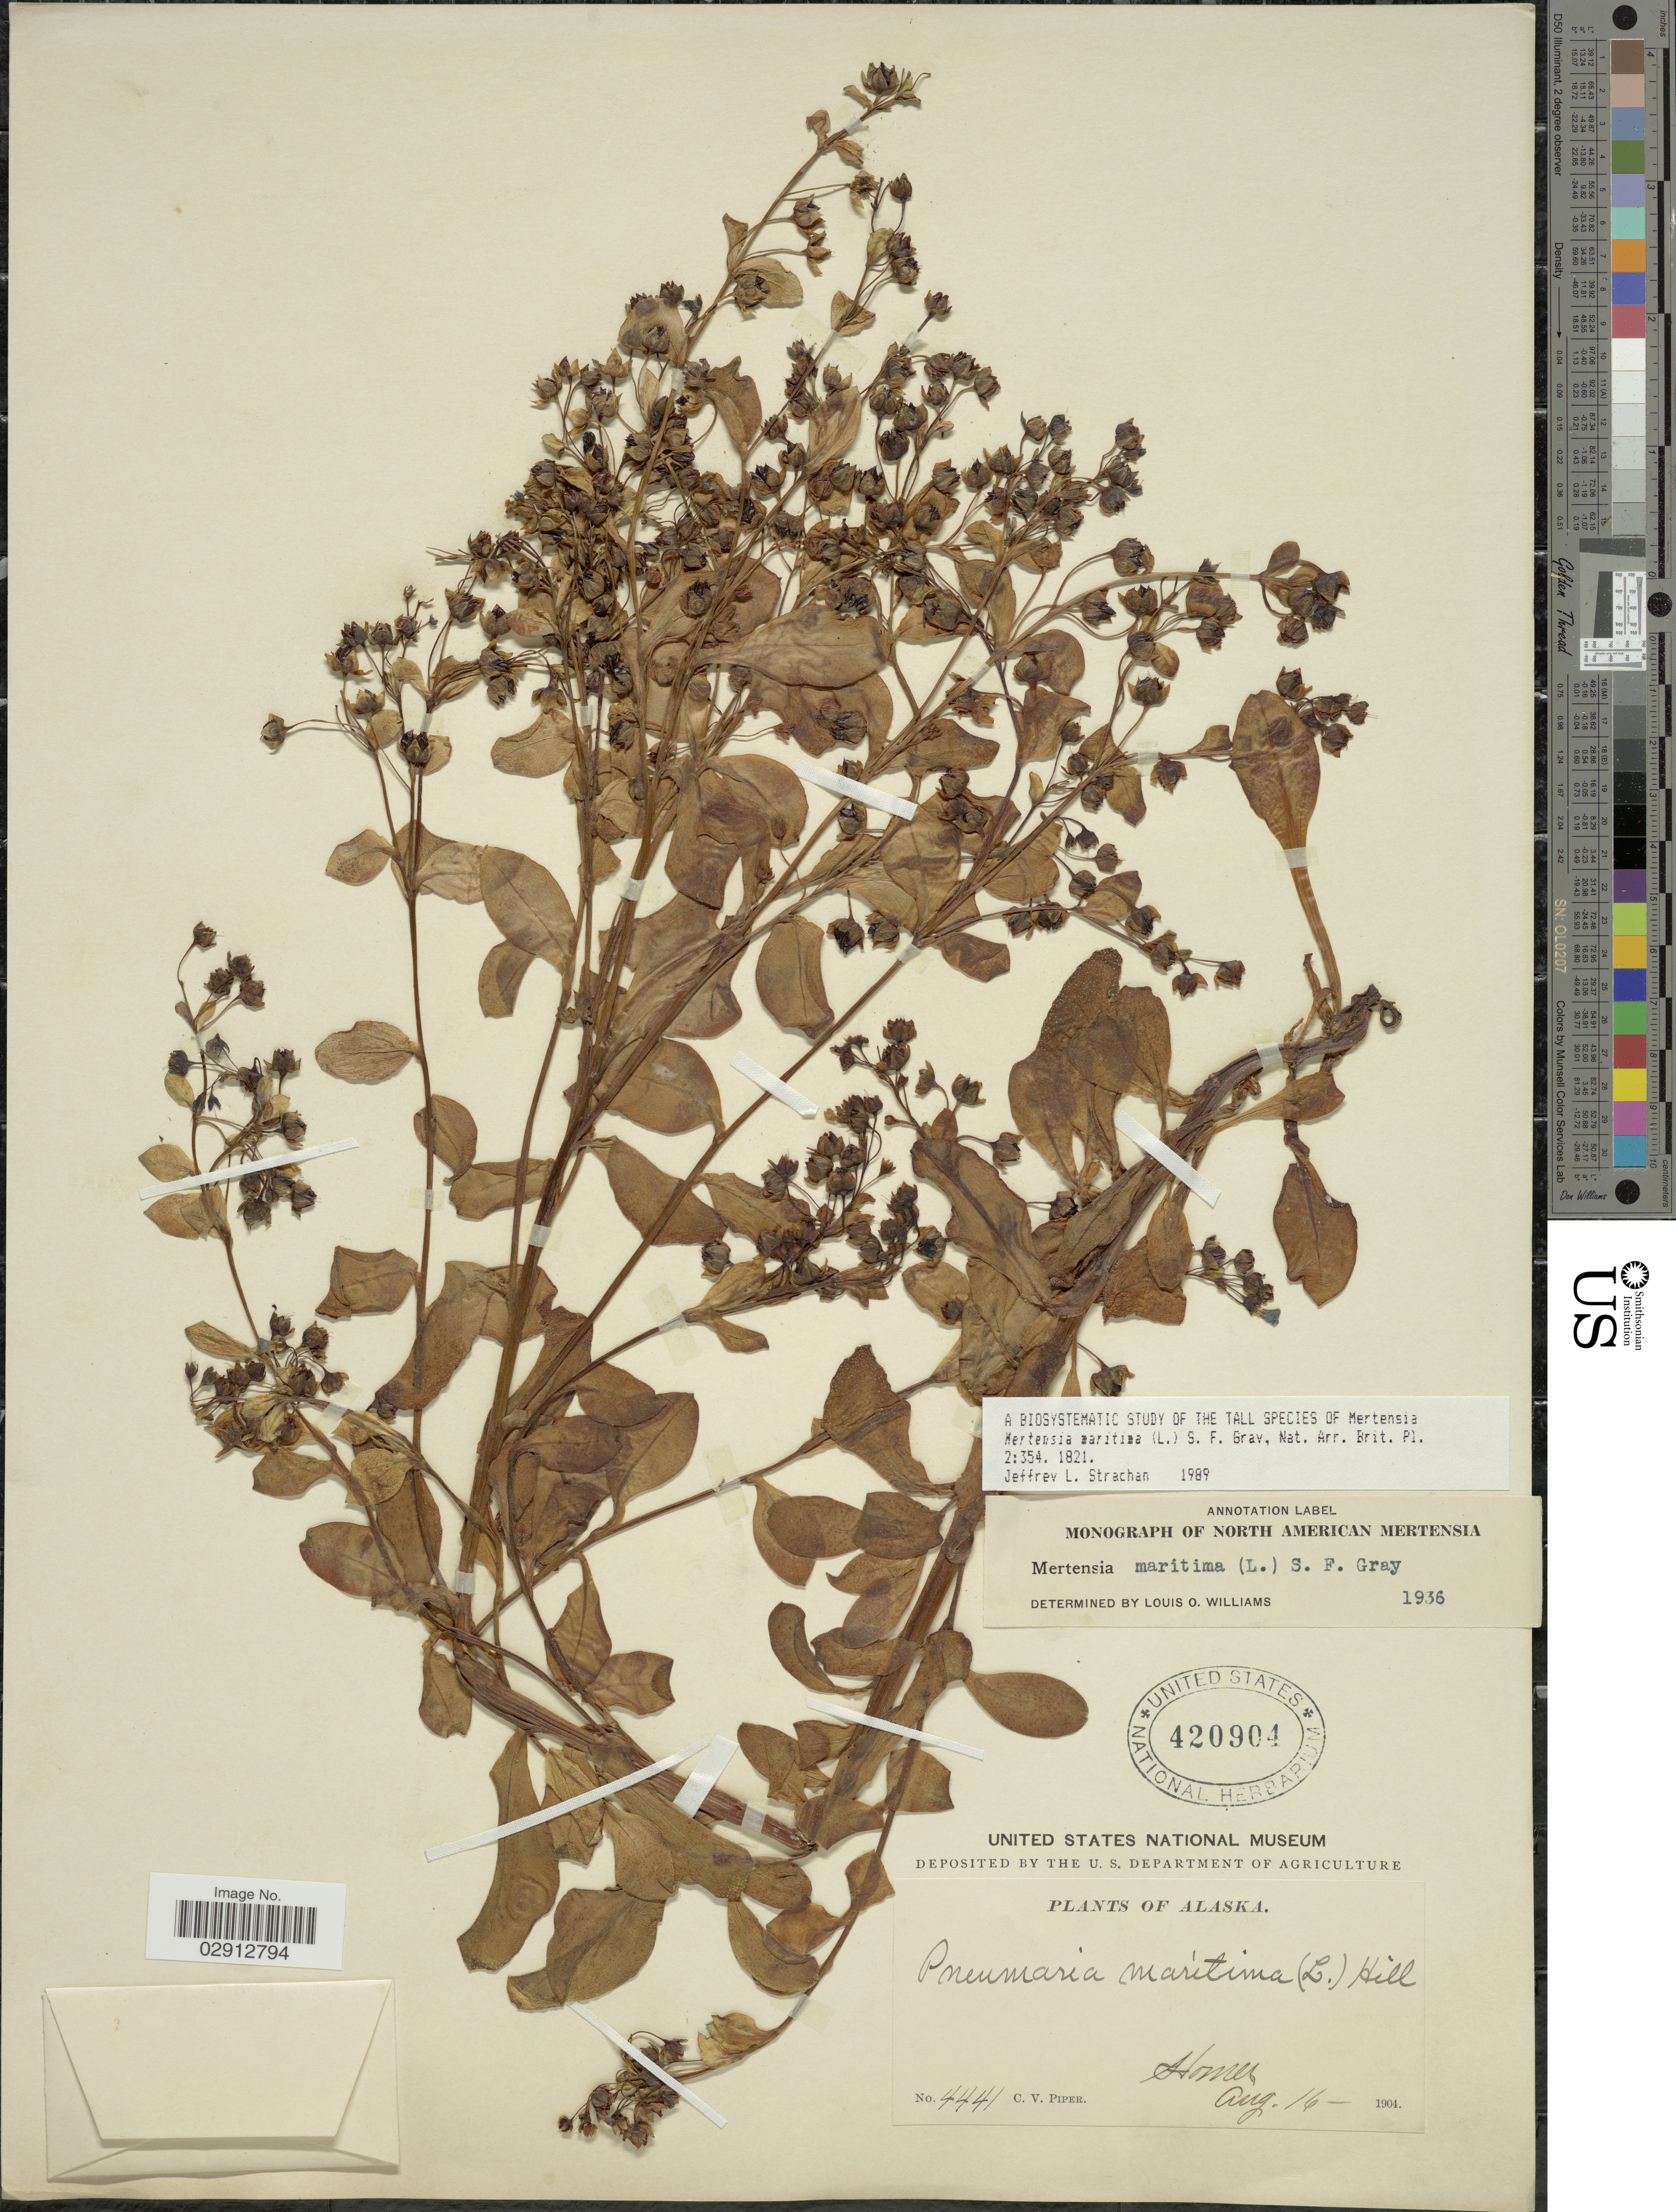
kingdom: Plantae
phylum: Tracheophyta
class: Magnoliopsida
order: Boraginales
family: Boraginaceae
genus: Mertensia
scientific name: Mertensia maritima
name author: (L.) S.F. Gray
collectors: C. V. Piper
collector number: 4441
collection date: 1904-08-16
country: United States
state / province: Alaska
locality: Homer.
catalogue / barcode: US 420904